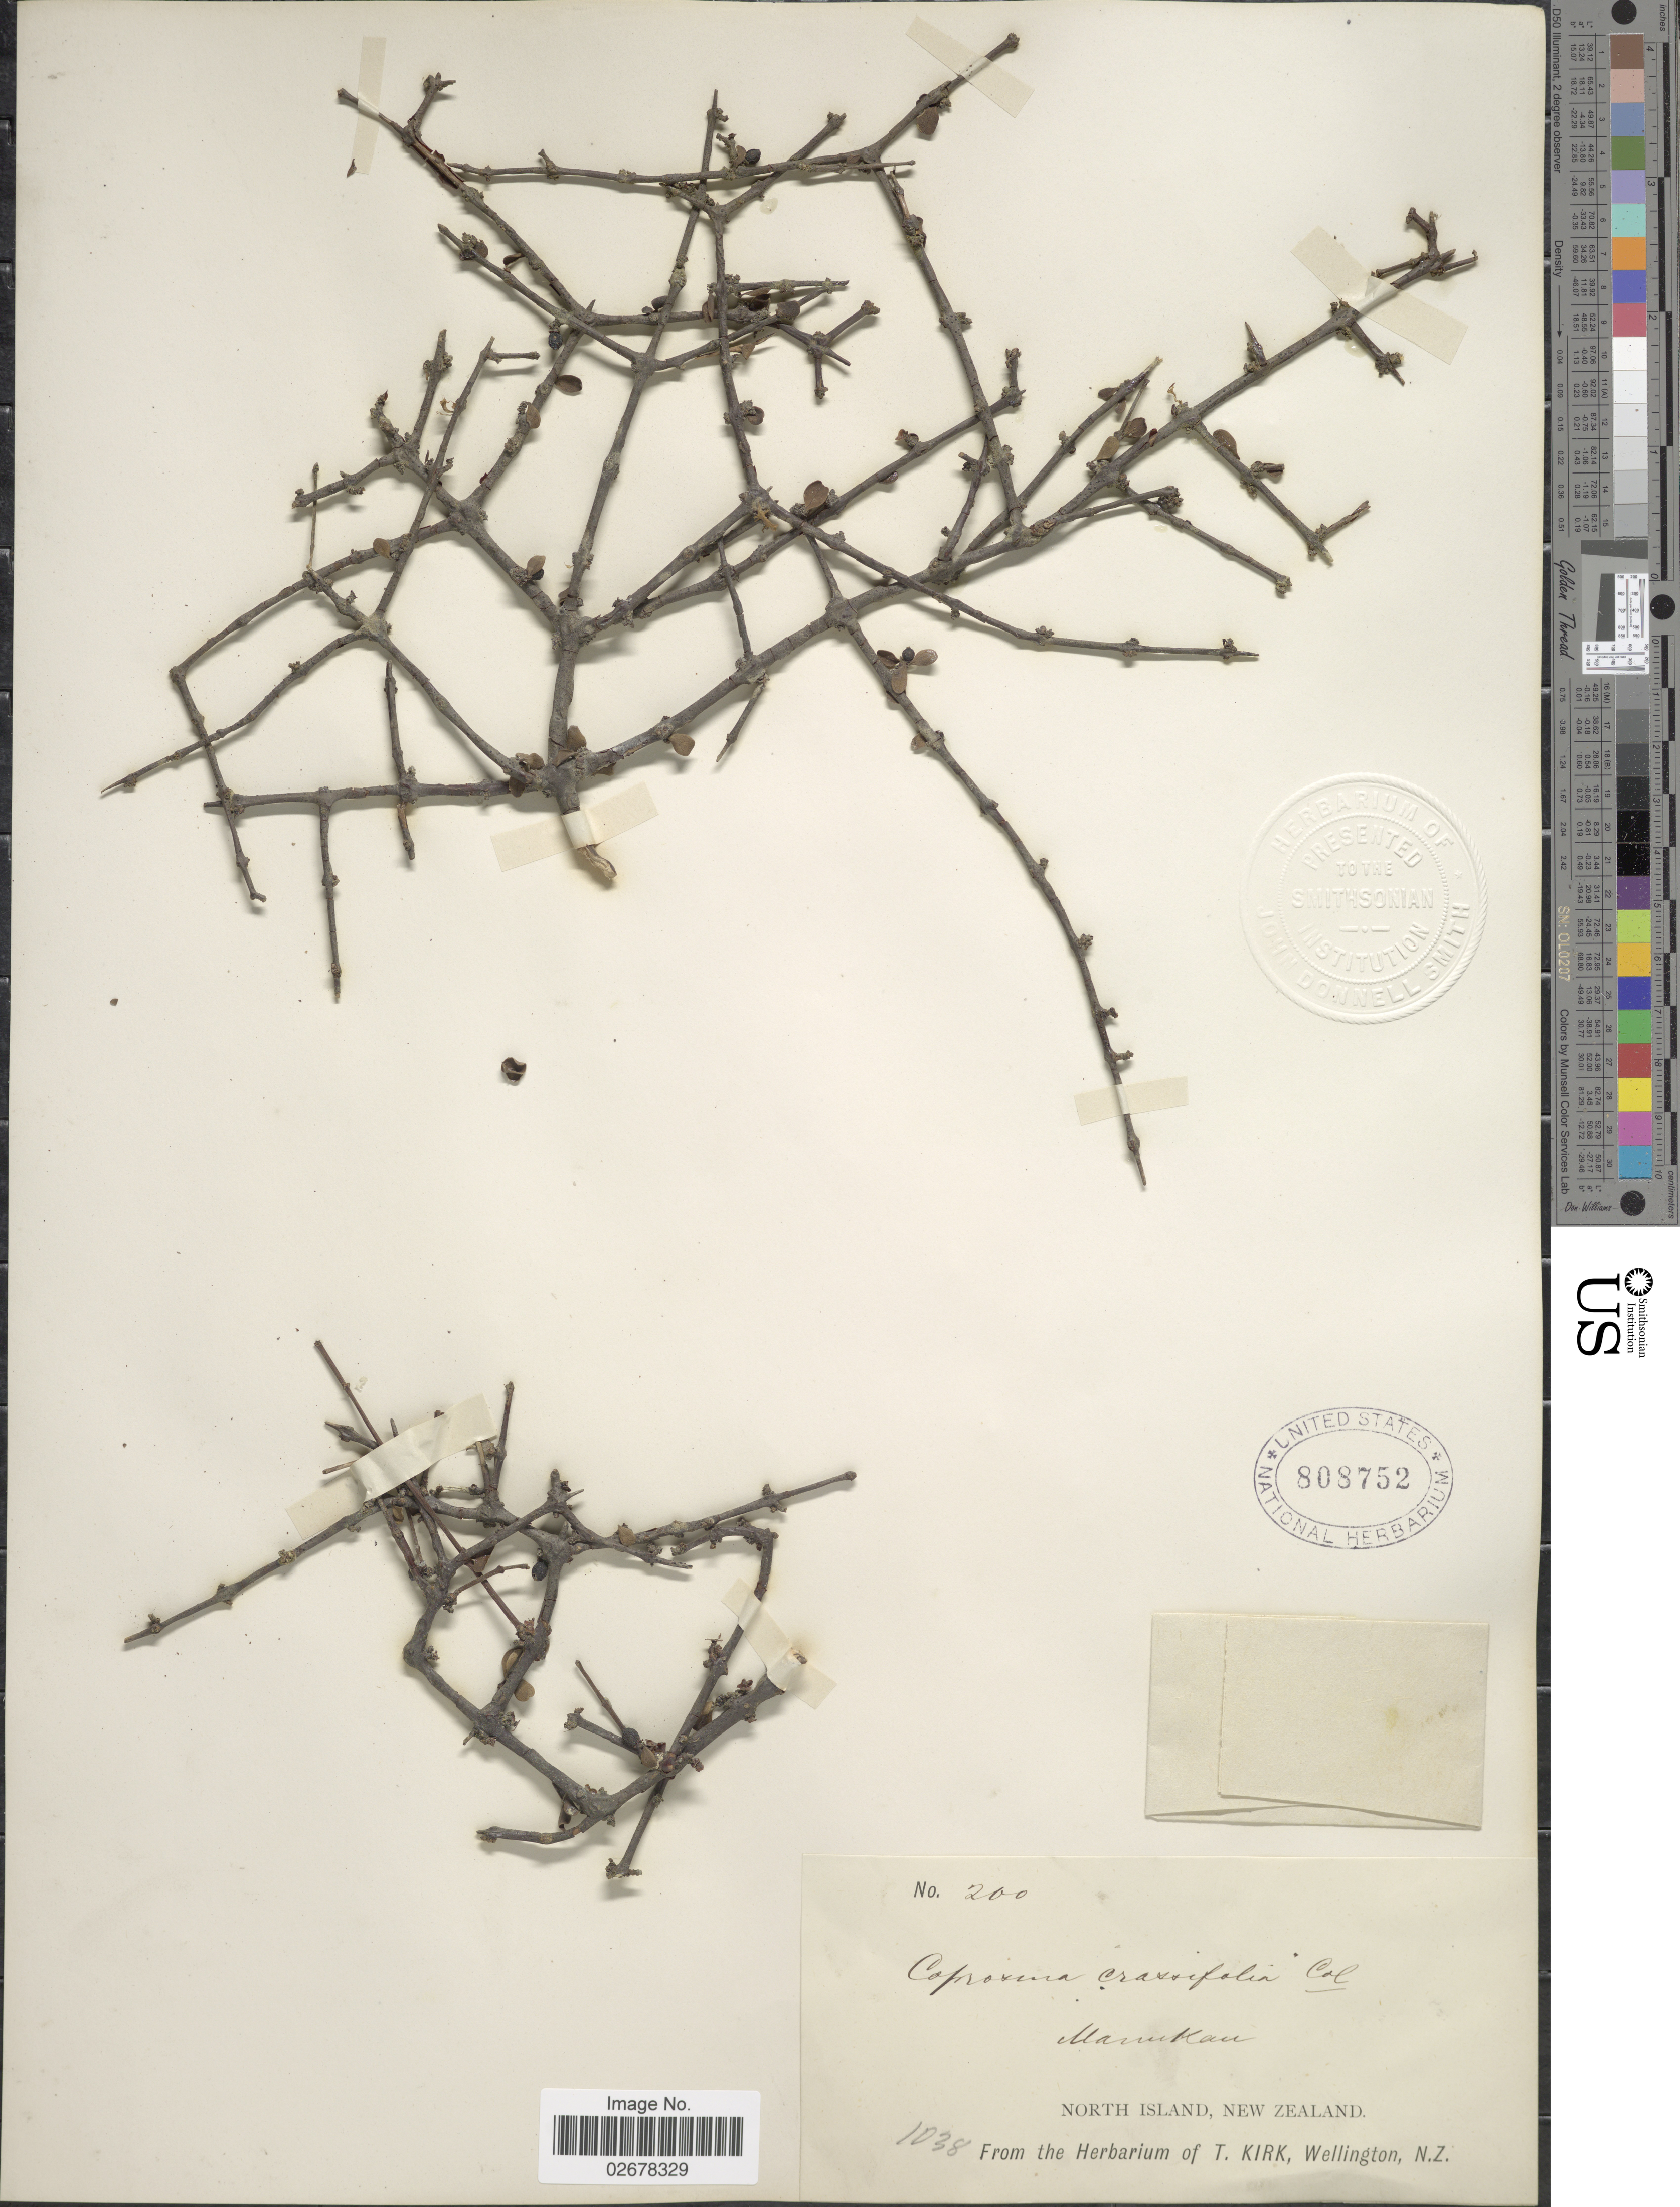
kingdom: Plantae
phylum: Tracheophyta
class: Magnoliopsida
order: Gentianales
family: Rubiaceae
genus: Coprosma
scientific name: Coprosma crassifolia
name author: Colenso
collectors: ex herb. T. Kirk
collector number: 1038/200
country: New Zealand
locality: Manukau, North Island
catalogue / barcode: US 808752